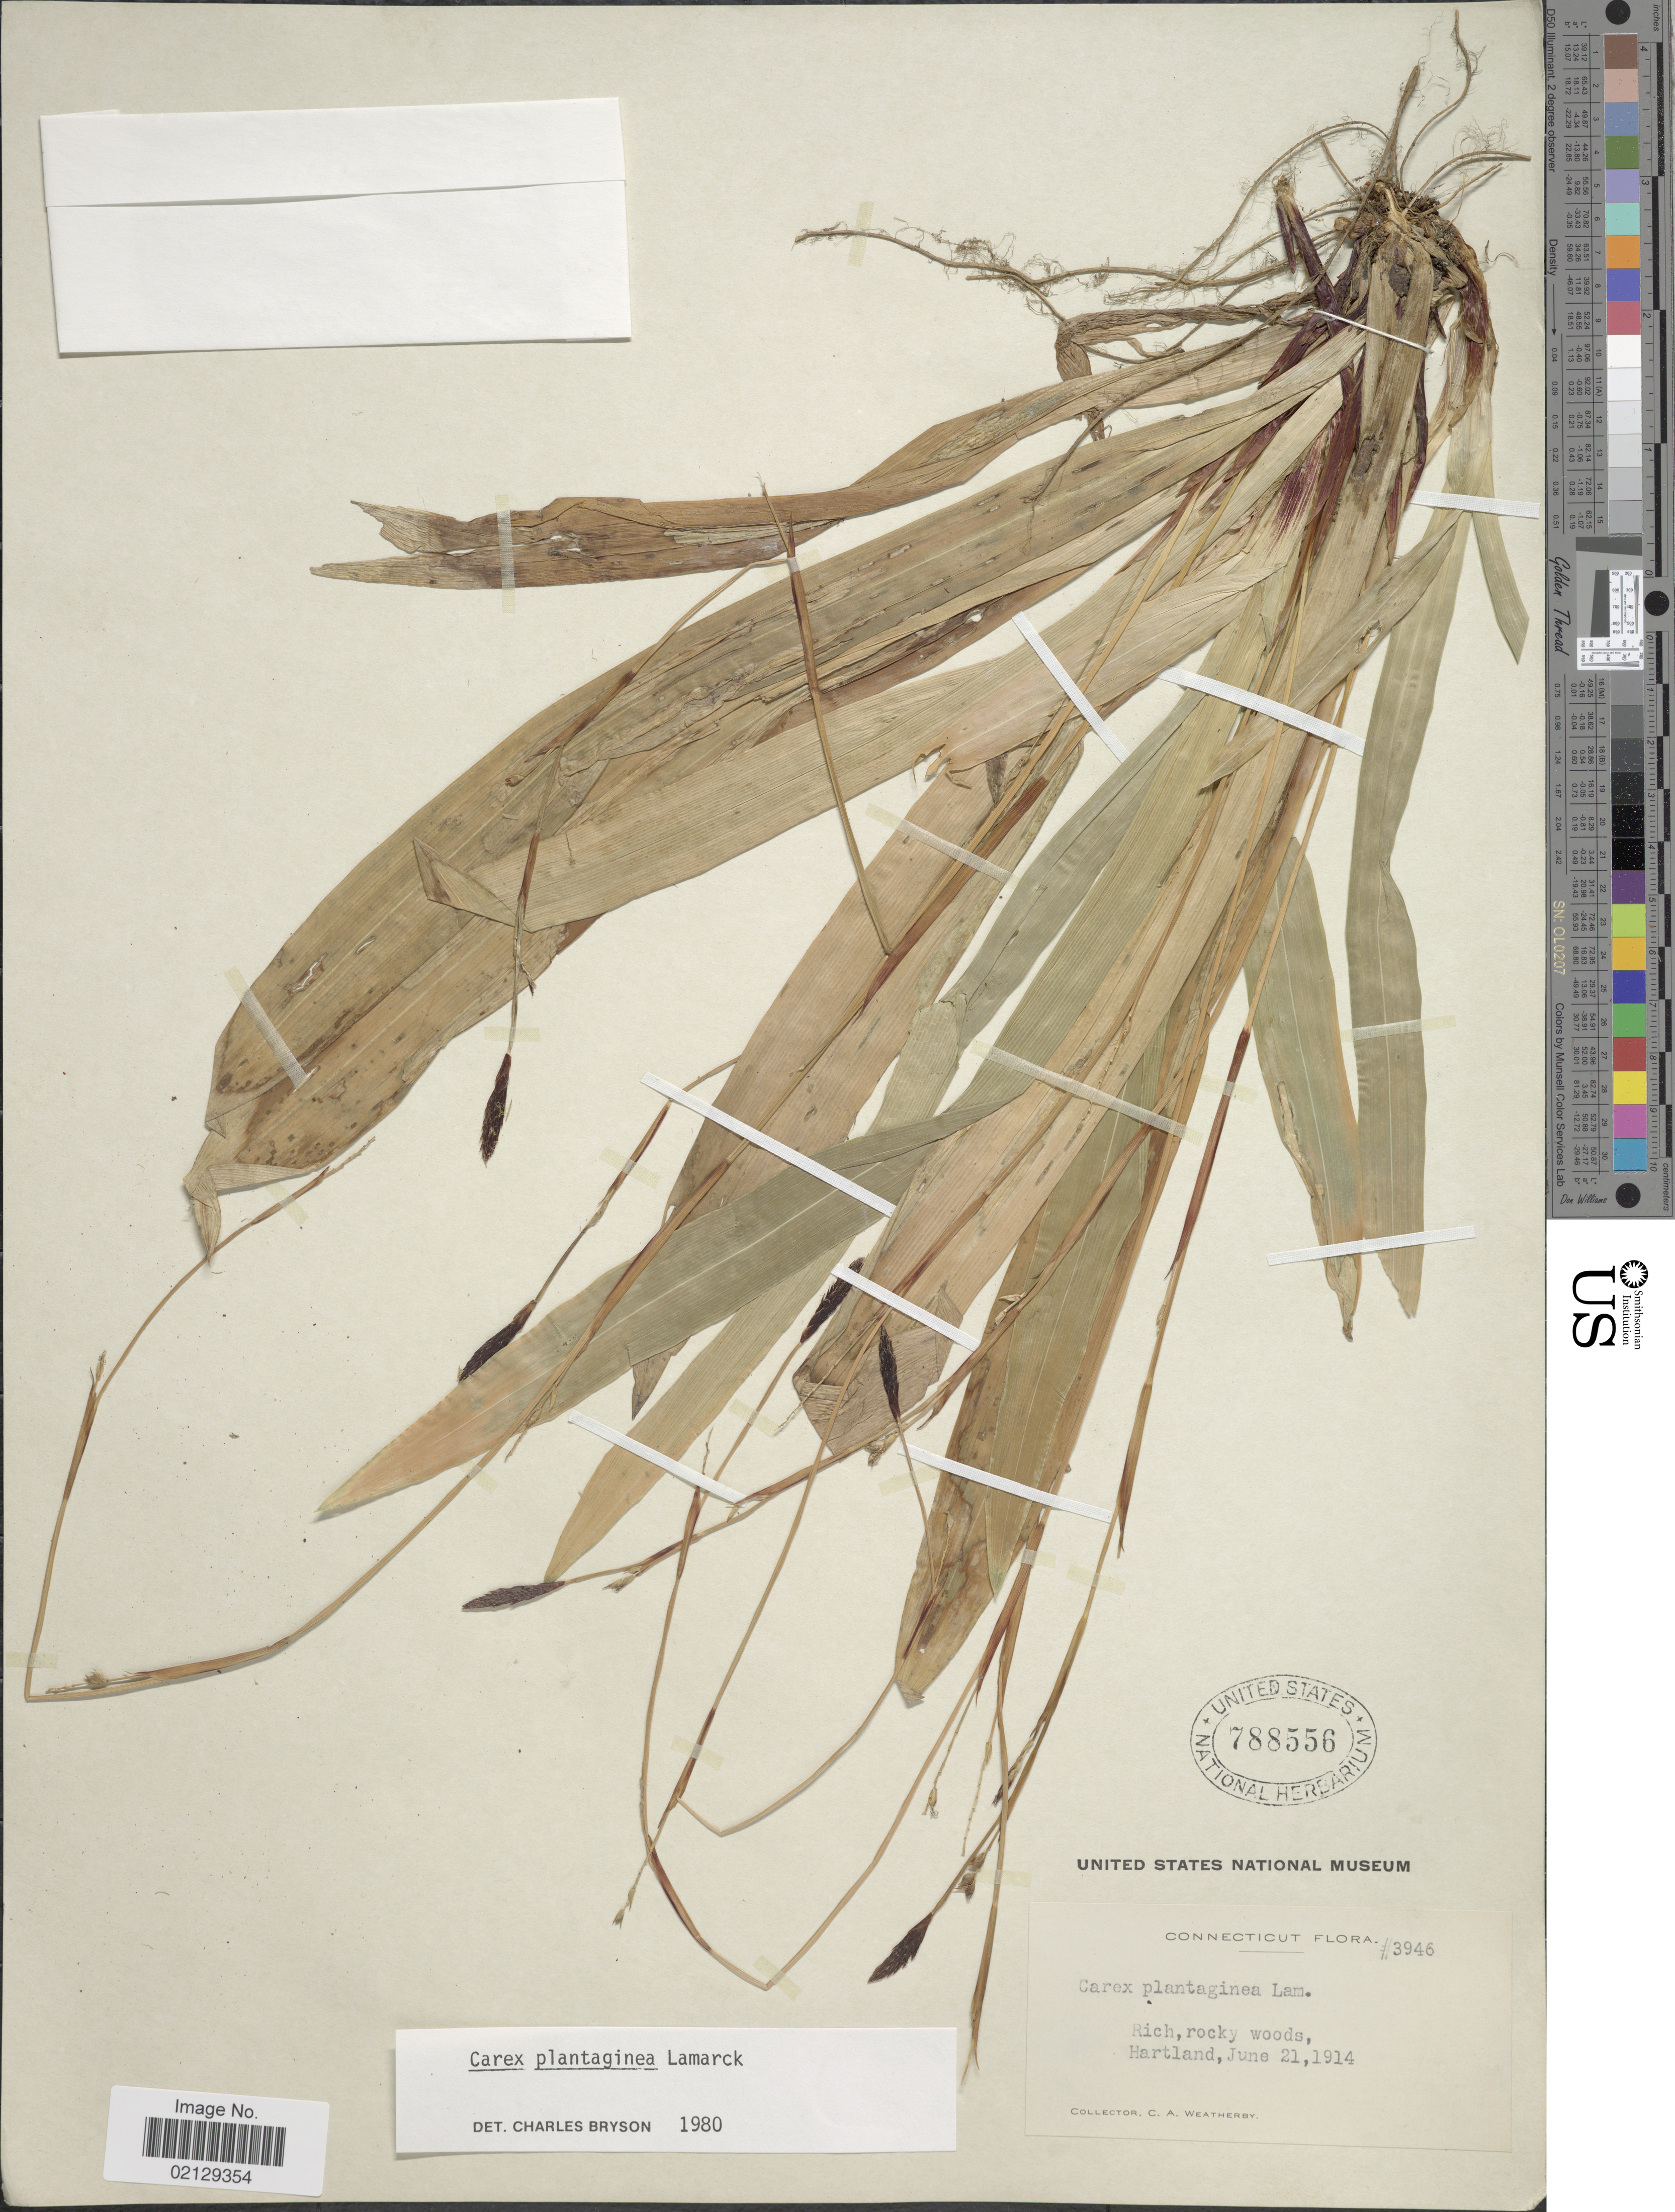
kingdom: Plantae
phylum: Tracheophyta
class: Liliopsida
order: Poales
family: Cyperaceae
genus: Carex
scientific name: Carex plantaginea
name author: Lam.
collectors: C. A. Weatherby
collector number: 3946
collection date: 1914-06-21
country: United States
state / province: Connecticut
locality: Rich, rocky woods, Hartland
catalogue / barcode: US 788556